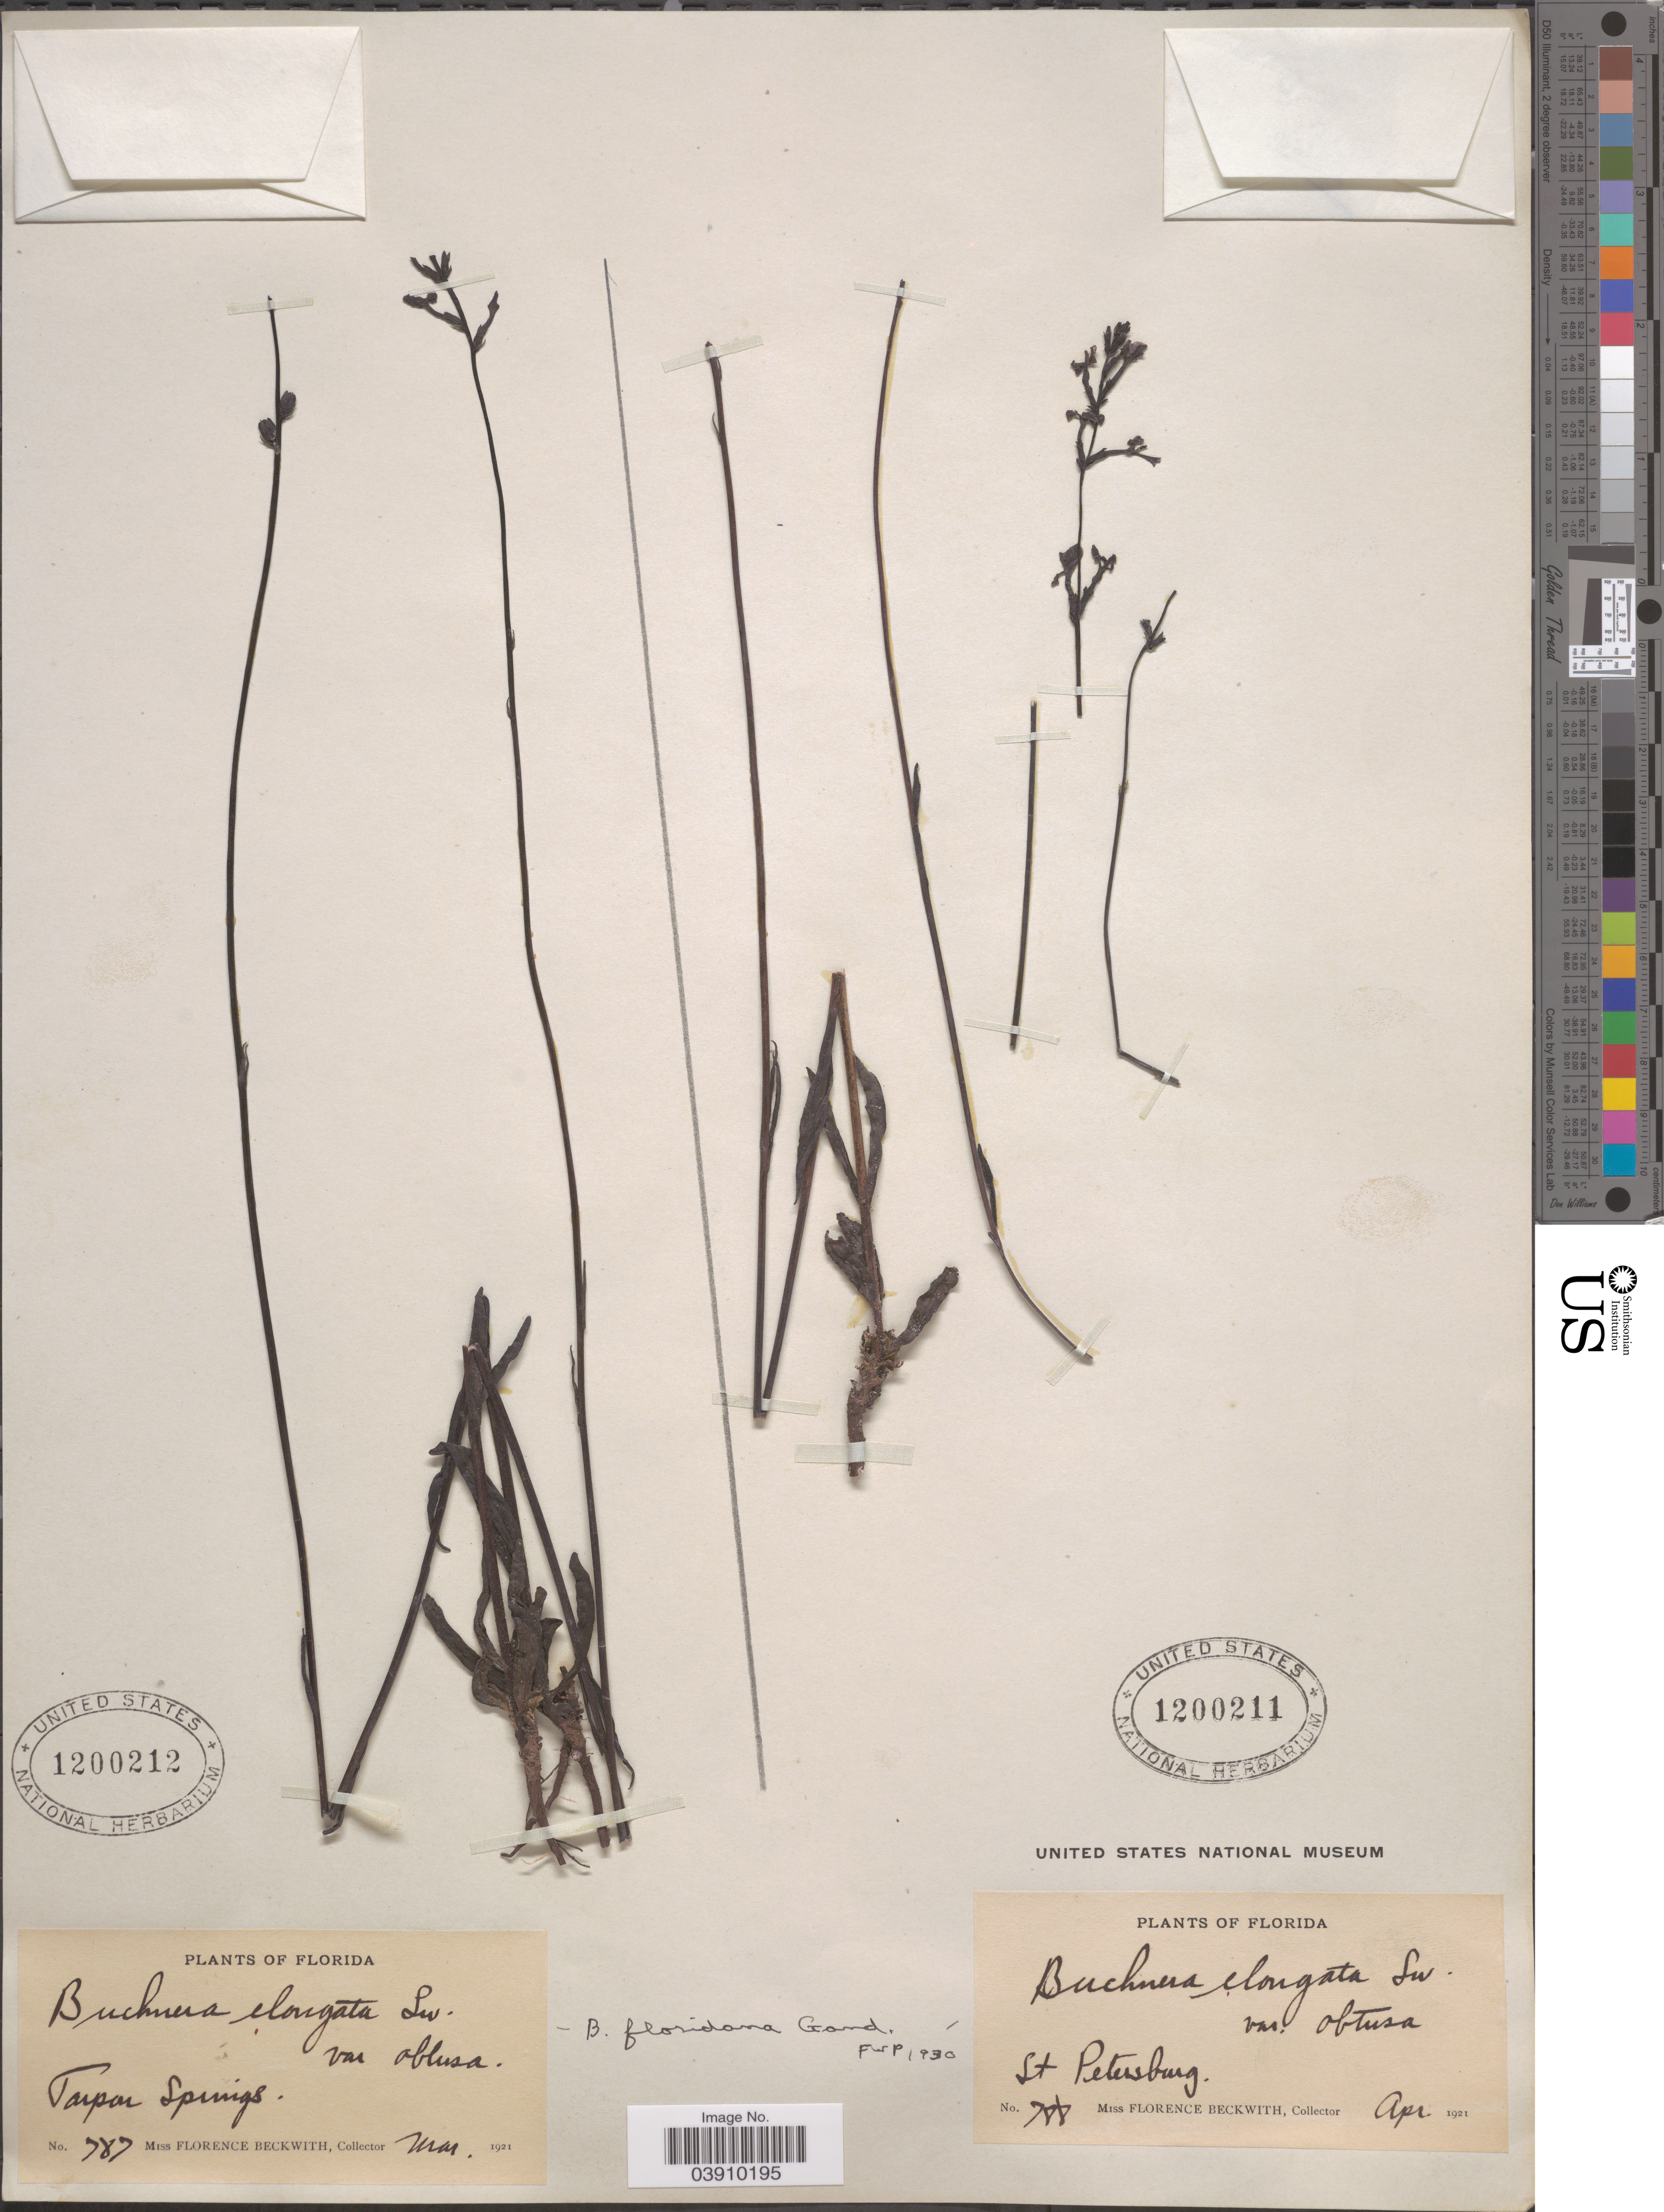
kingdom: Plantae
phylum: Tracheophyta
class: Magnoliopsida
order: Lamiales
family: Orobanchaceae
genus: Buchnera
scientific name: Buchnera floridana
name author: Gand.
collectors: F. Beckwith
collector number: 788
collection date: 1921-04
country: United States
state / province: Florida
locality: St Petersburg.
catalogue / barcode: US 1200211-2